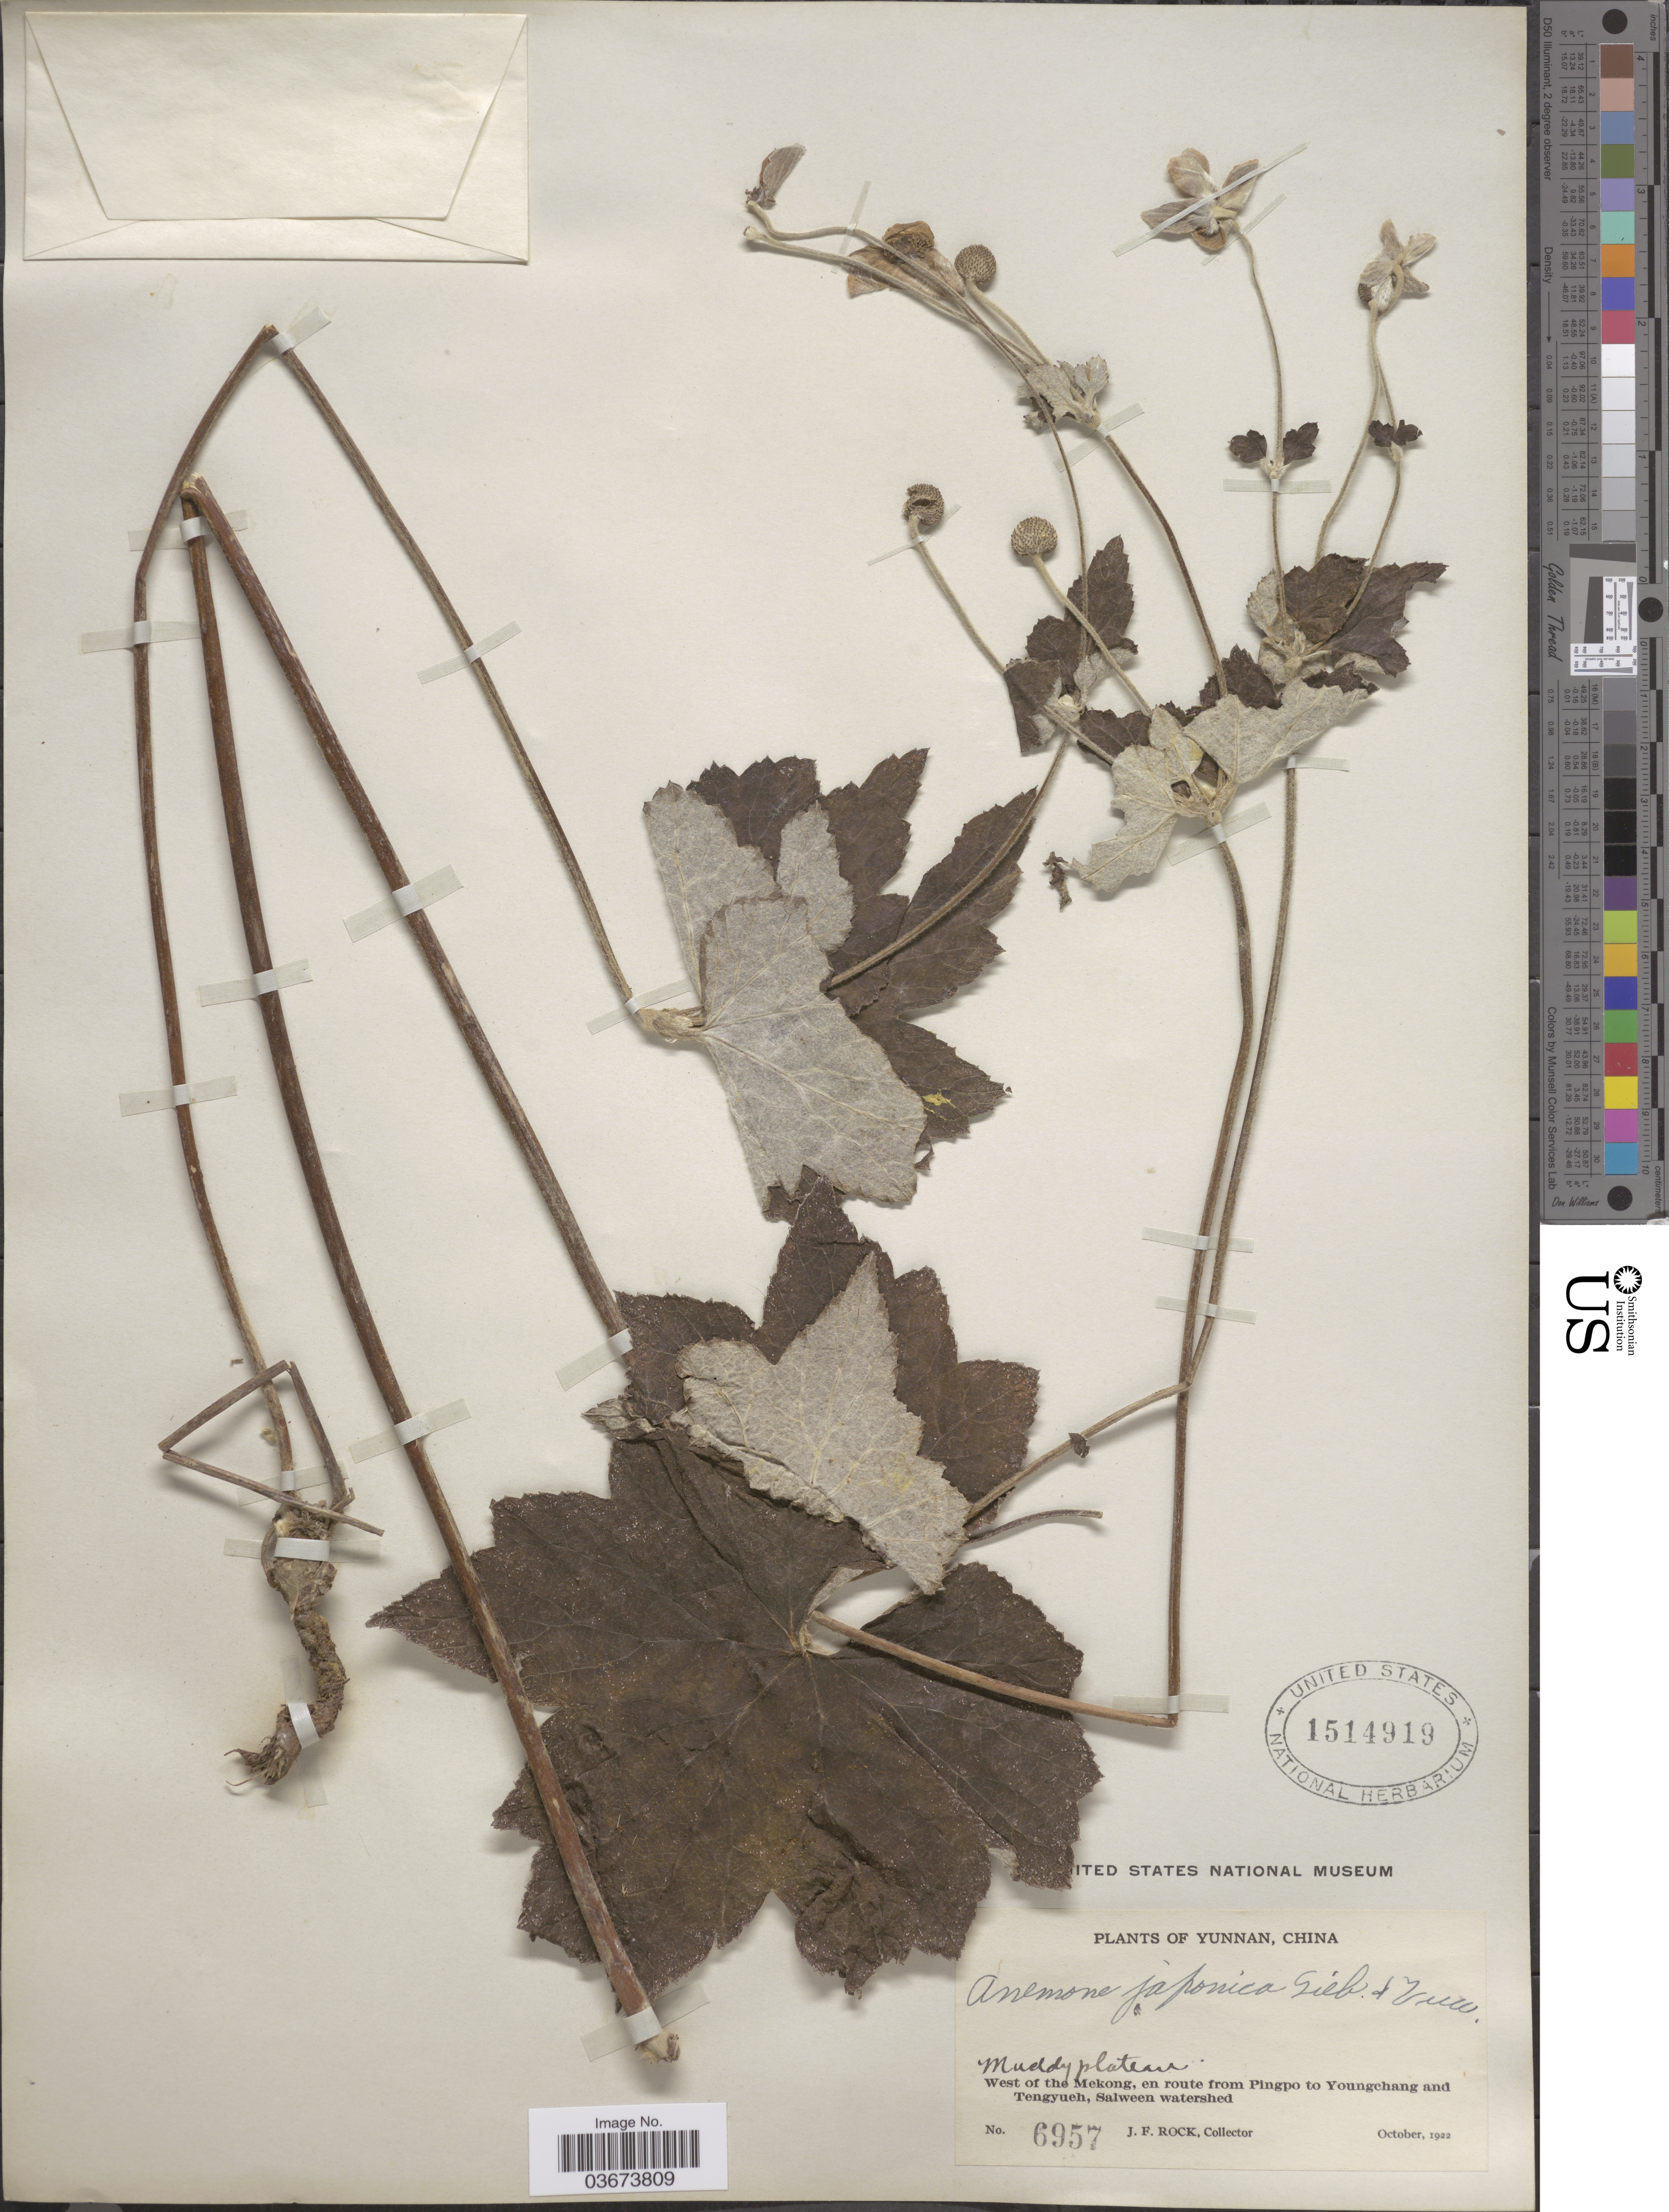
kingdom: Plantae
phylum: Tracheophyta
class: Magnoliopsida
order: Ranunculales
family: Ranunculaceae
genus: Anemone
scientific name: Anemone japonica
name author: Houtt.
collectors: J. Rock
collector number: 6957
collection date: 1922-10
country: China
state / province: Yunnan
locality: West of the Mekong, en route from Pingpo to Youngchang and Tengyueh, Salween watershed.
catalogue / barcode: US 1514919